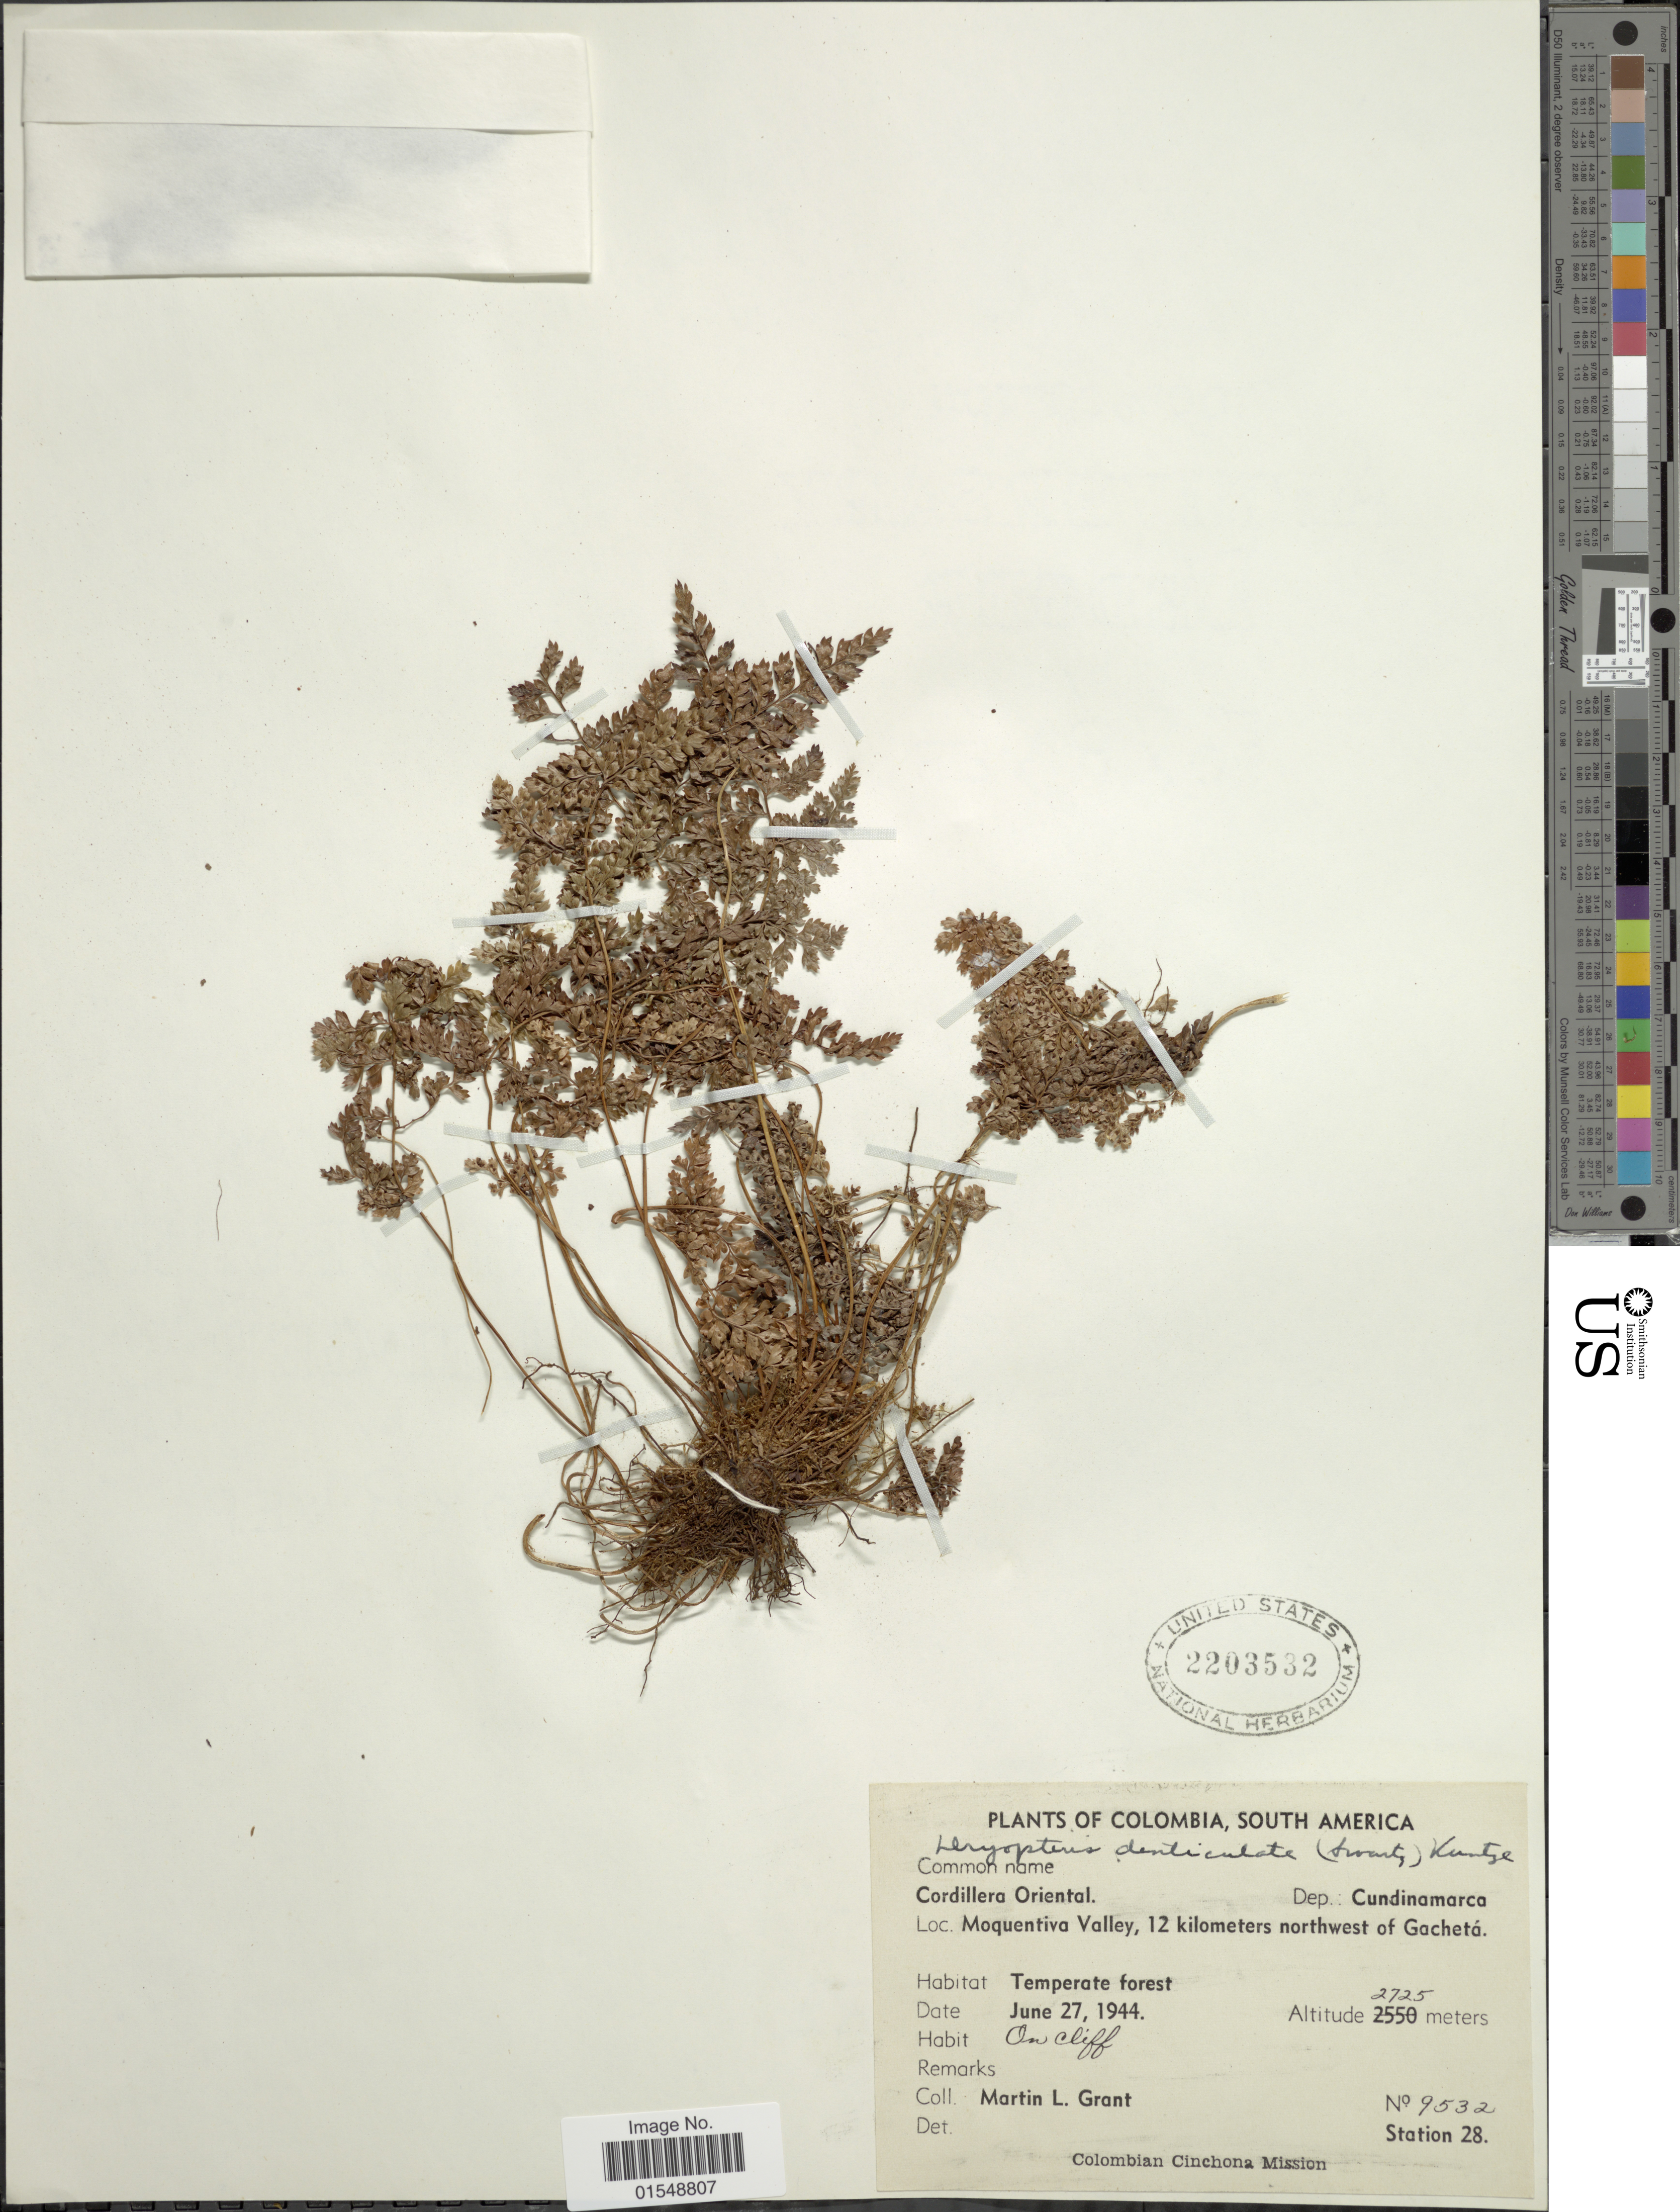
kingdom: Plantae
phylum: Tracheophyta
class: Polypodiopsida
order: Polypodiales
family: Dryopteridaceae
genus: Arachniodes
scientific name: Arachniodes denticulata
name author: (Sw.) Ching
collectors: M. L. Grant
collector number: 9532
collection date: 1944-06-27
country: Colombia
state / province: Cundinamarca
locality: South America, Cordillera Oriental, Moquentiva Valley, 12 kilometers northwest of Gachetá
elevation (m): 2725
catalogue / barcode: US 2203532